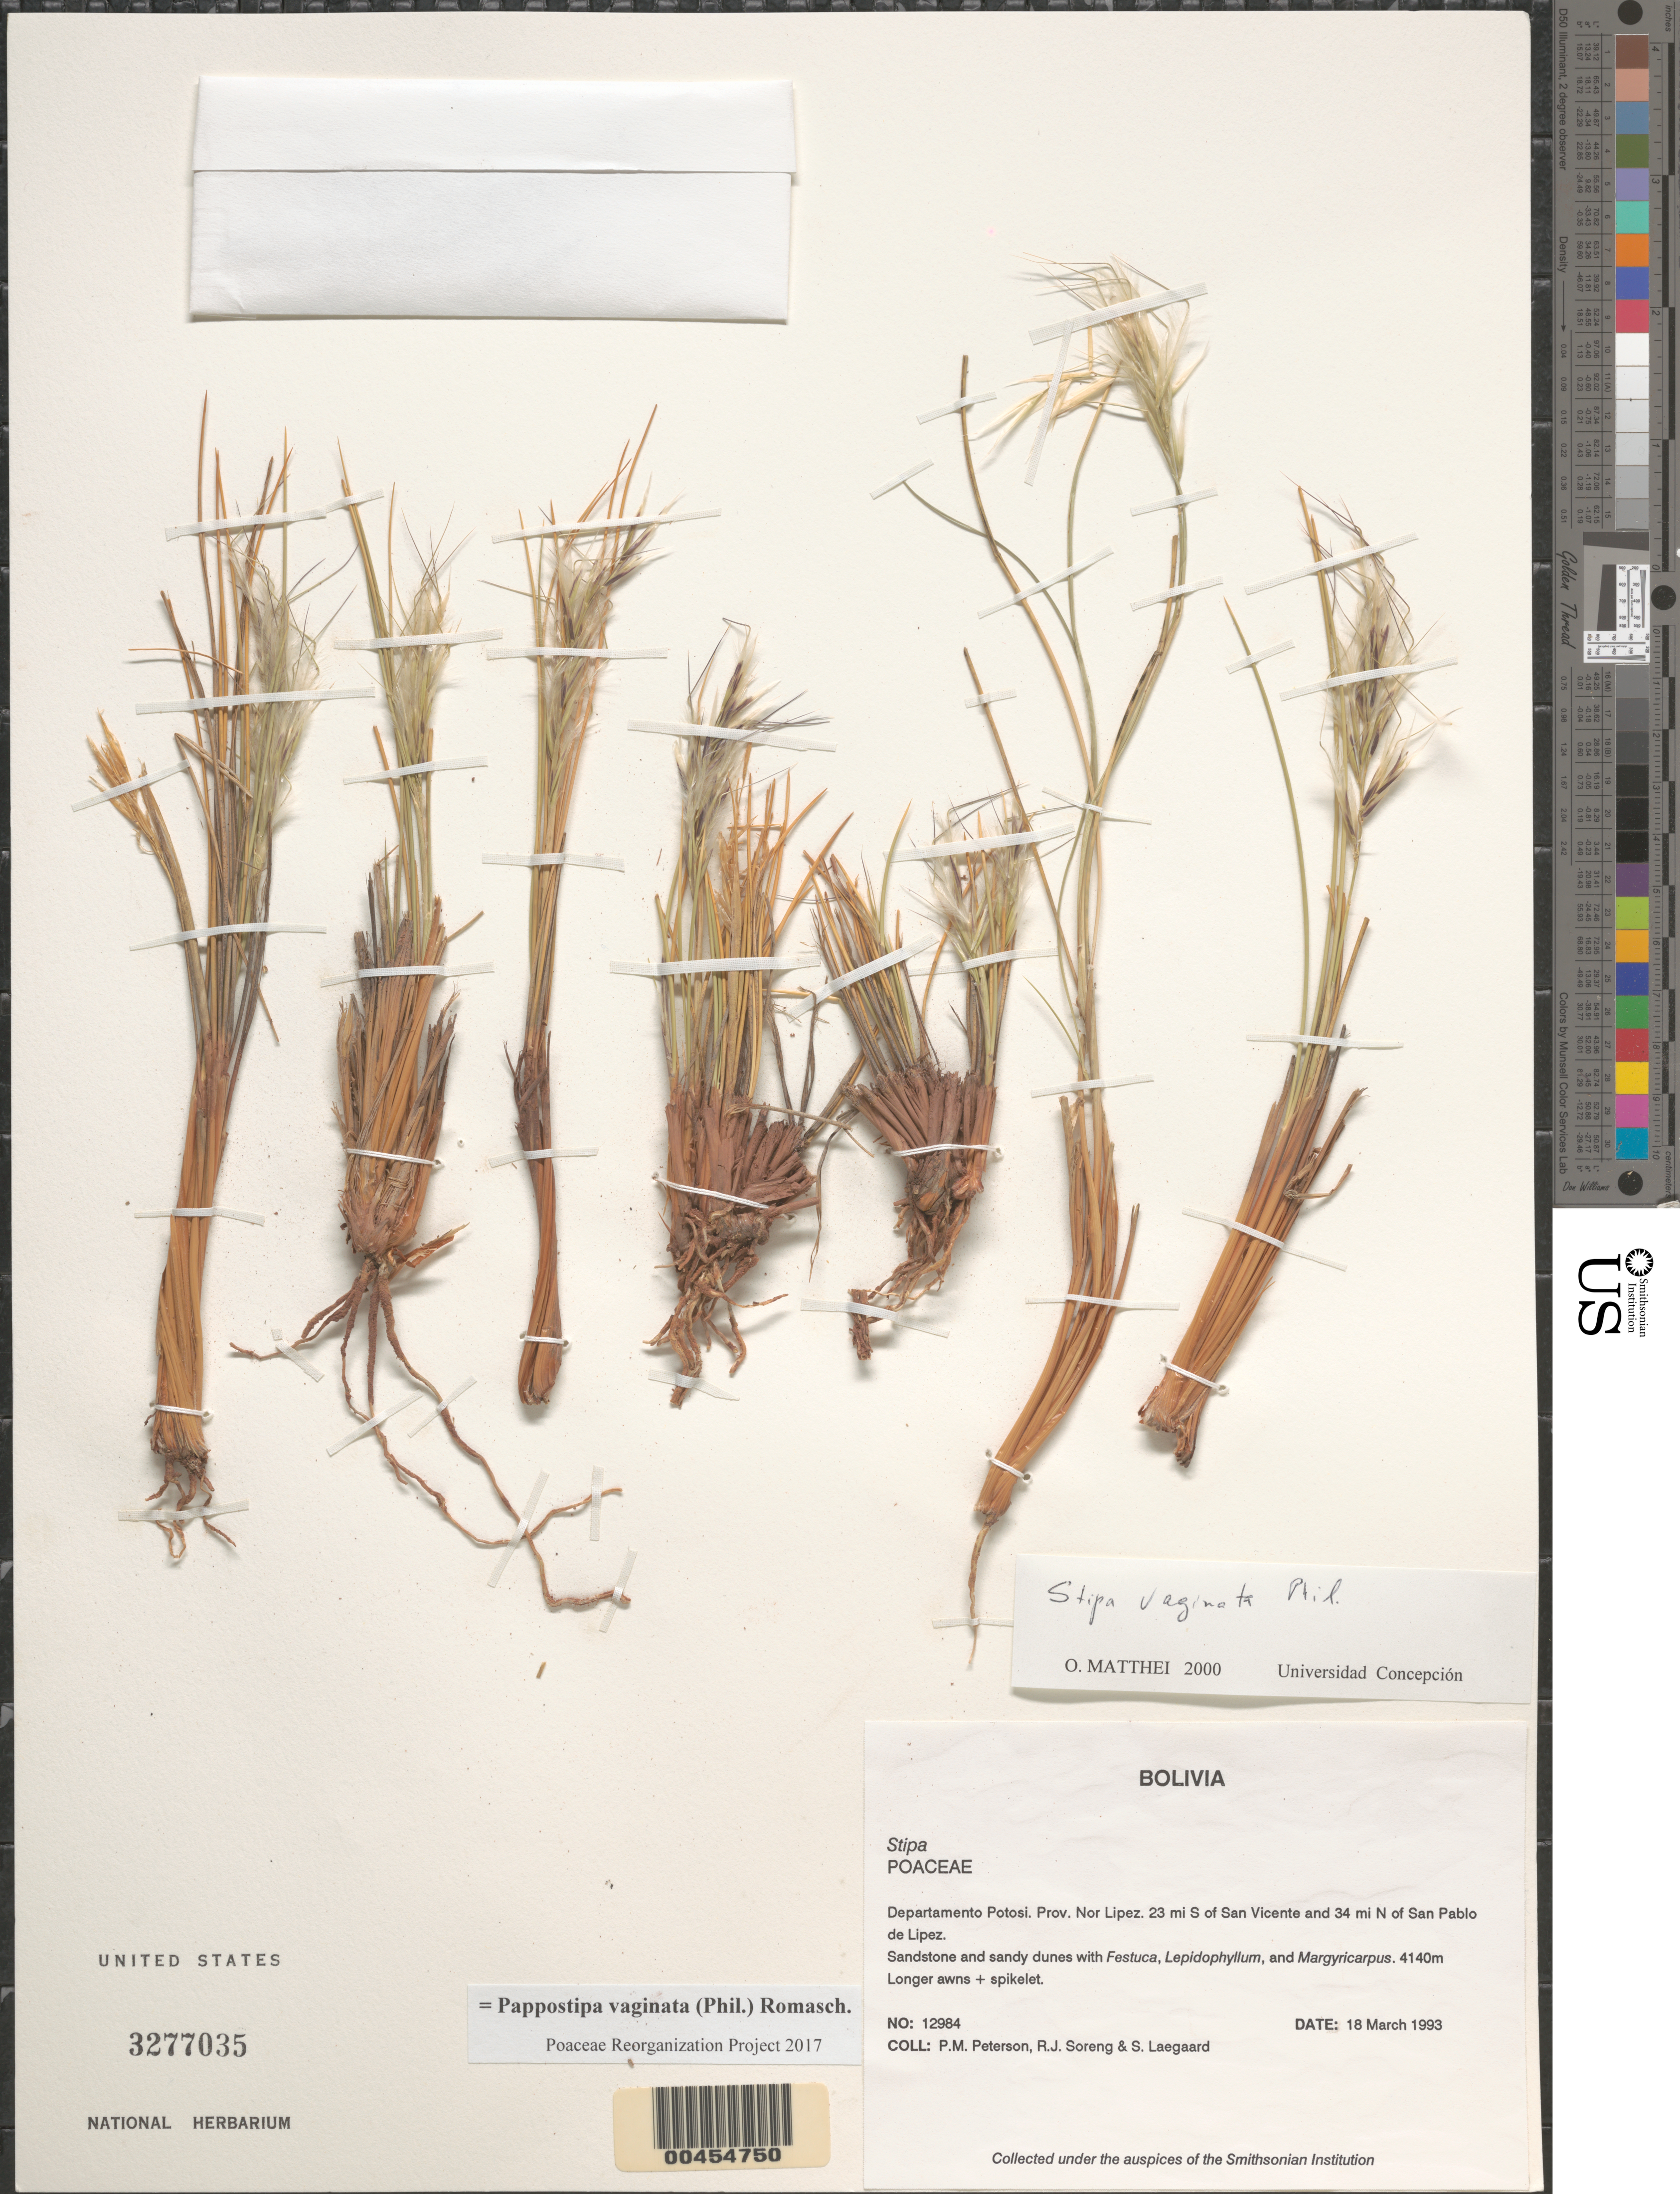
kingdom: Plantae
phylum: Tracheophyta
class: Liliopsida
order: Poales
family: Poaceae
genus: Pappostipa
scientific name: Pappostipa vaginata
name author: (Phil.) Romasch.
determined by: Poaceae Reorganization Project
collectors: P. M. Peterson, R. J. Soreng & S. Lægaard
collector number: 12984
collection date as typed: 18 Mar 1993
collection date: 1993-03-18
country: Bolivia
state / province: Potosí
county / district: Nor Lípez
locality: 14 mi S of San Vicente and 43 mi N of San Pablo de Lipez.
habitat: Sandstone and sandy dunes with Festuca, Lepidophyllum, and Margyricarpus.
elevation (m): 4140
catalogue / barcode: US 3277035